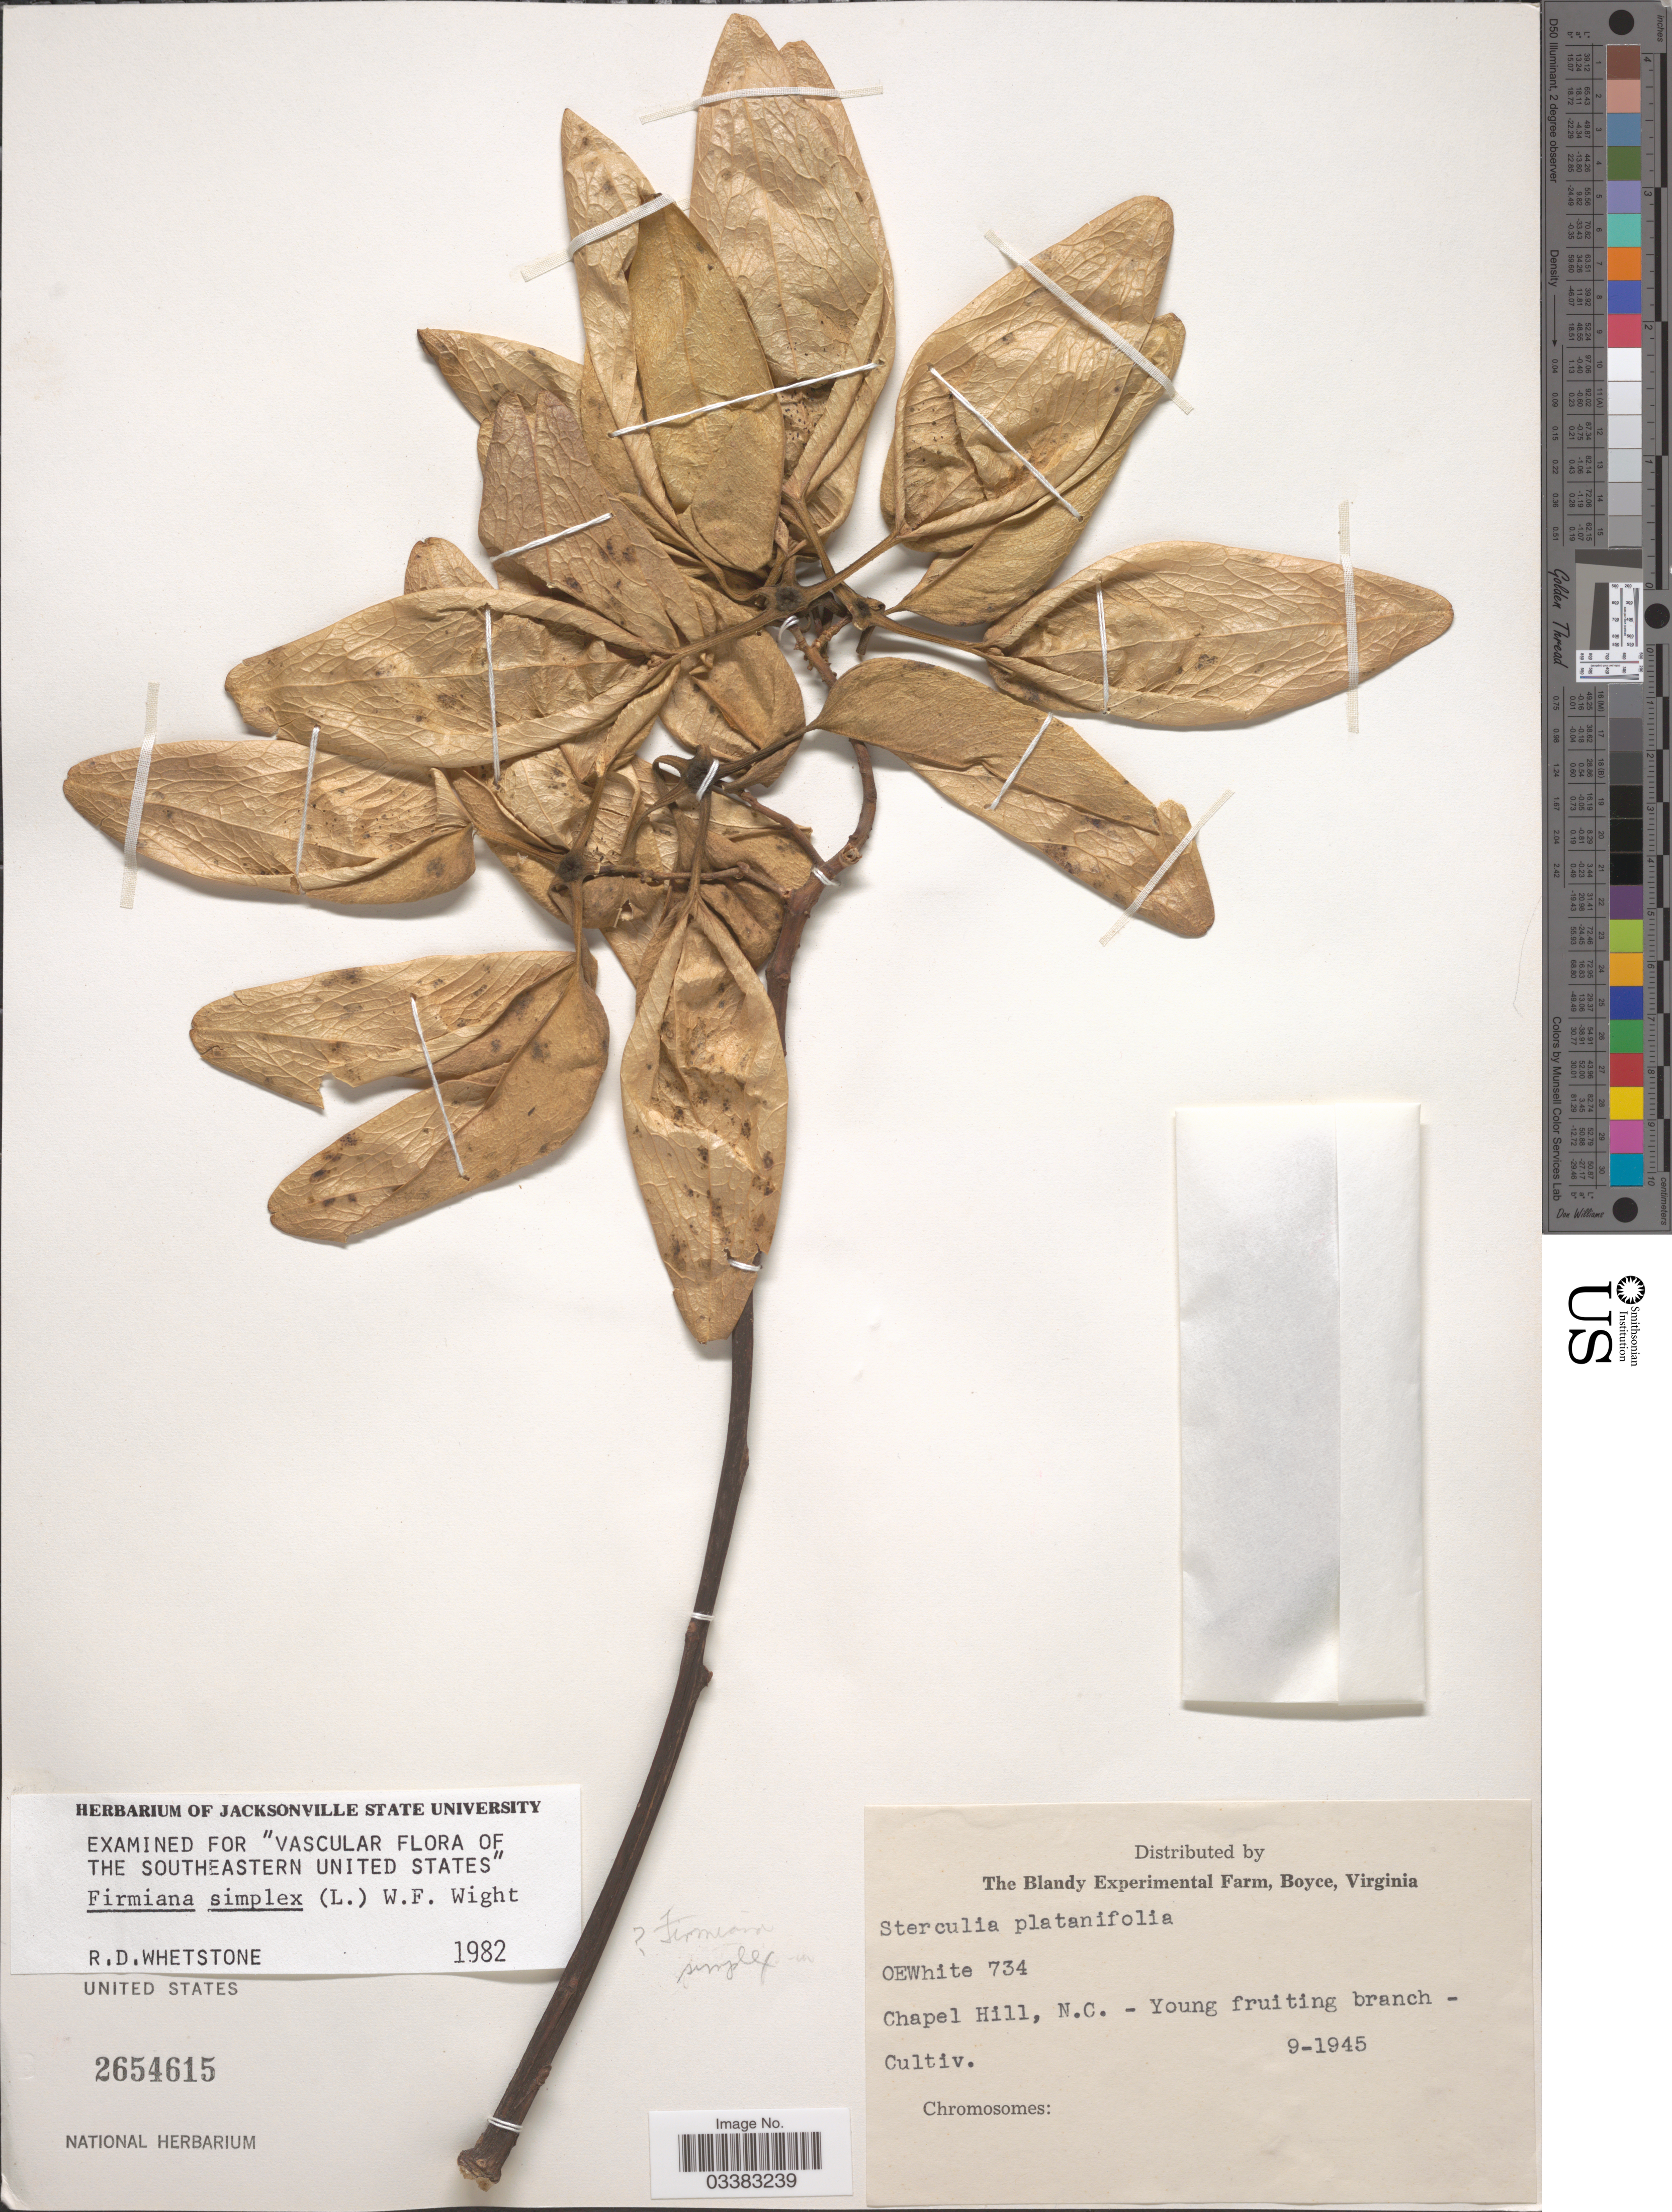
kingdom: Plantae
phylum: Tracheophyta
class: Magnoliopsida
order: Malvales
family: Malvaceae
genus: Firmiana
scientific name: Firmiana simplex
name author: (L.) W. Wight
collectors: O. E. White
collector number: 734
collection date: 1945-09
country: United States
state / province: North Carolina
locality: Chapel Hill. [unsure placement]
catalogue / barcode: US 2654615